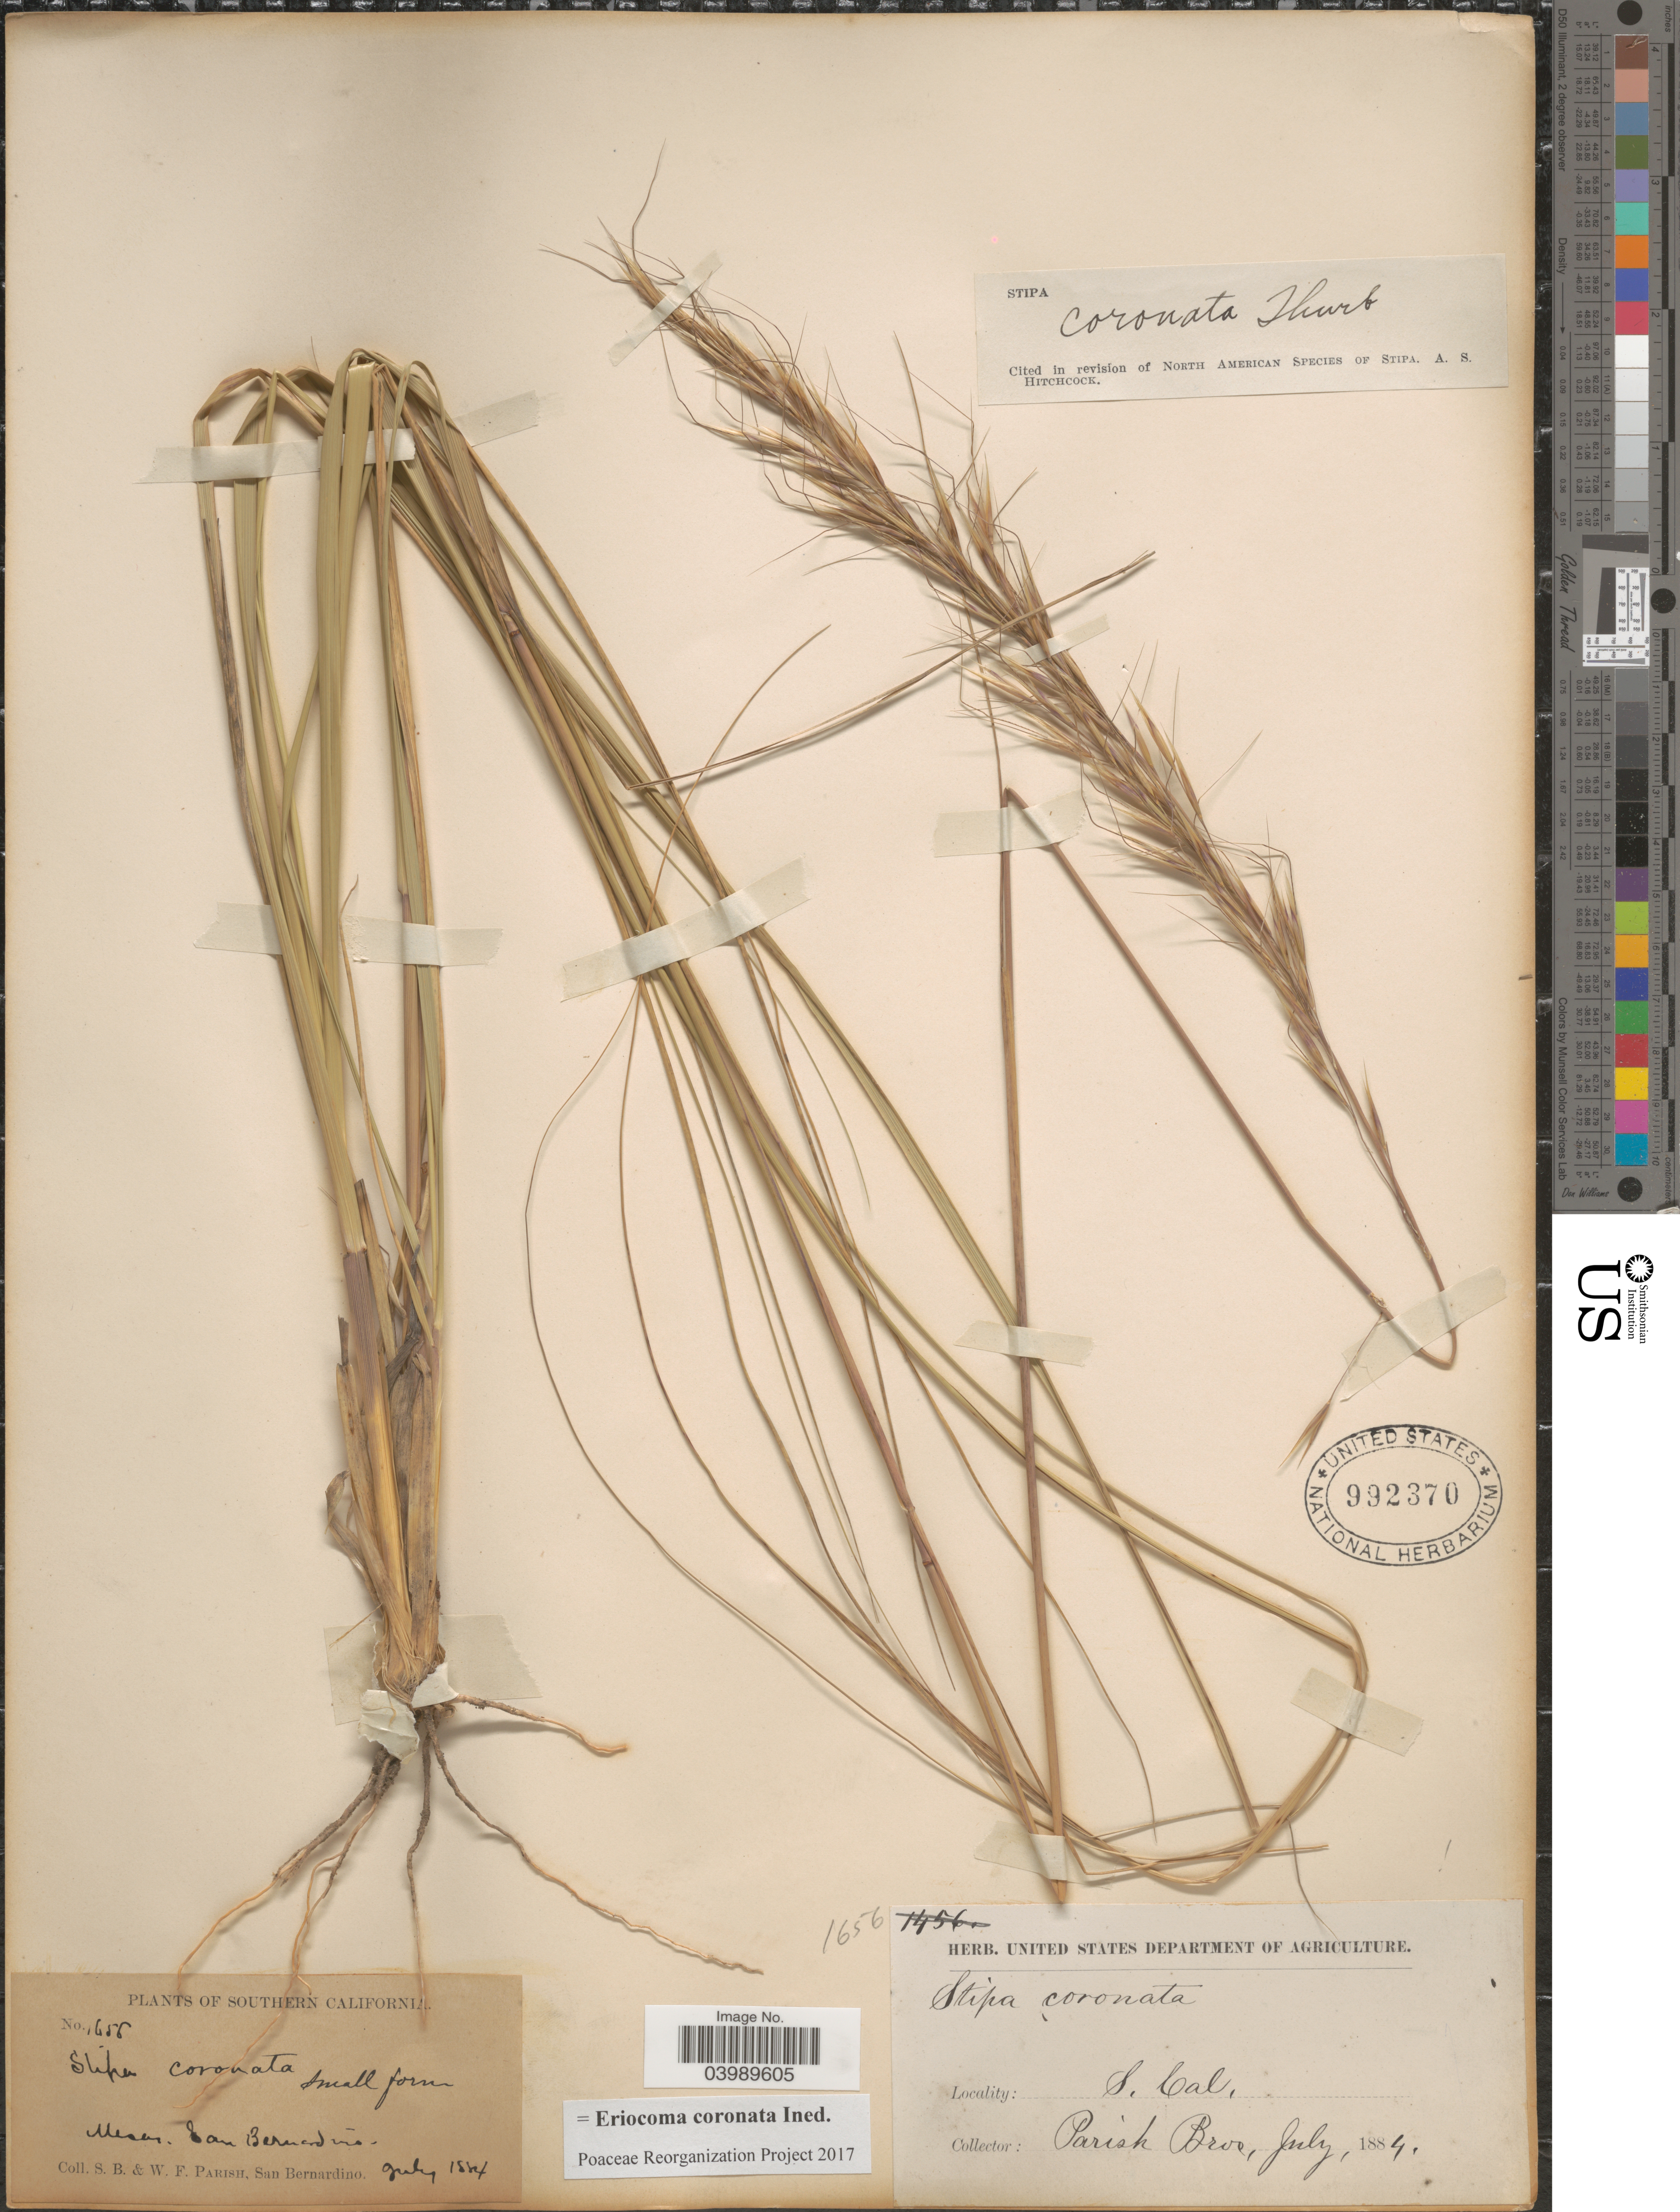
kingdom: Plantae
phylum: Tracheophyta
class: Liliopsida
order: Poales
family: Poaceae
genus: Eriocoma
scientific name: Eriocoma coronata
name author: (Thurb.) Romasch.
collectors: S. B. Parish & W. F. Parish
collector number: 1656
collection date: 1884-07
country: United States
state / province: California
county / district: San Bernardino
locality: Southern California. Mesas. San Bernardino.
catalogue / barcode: US 992370